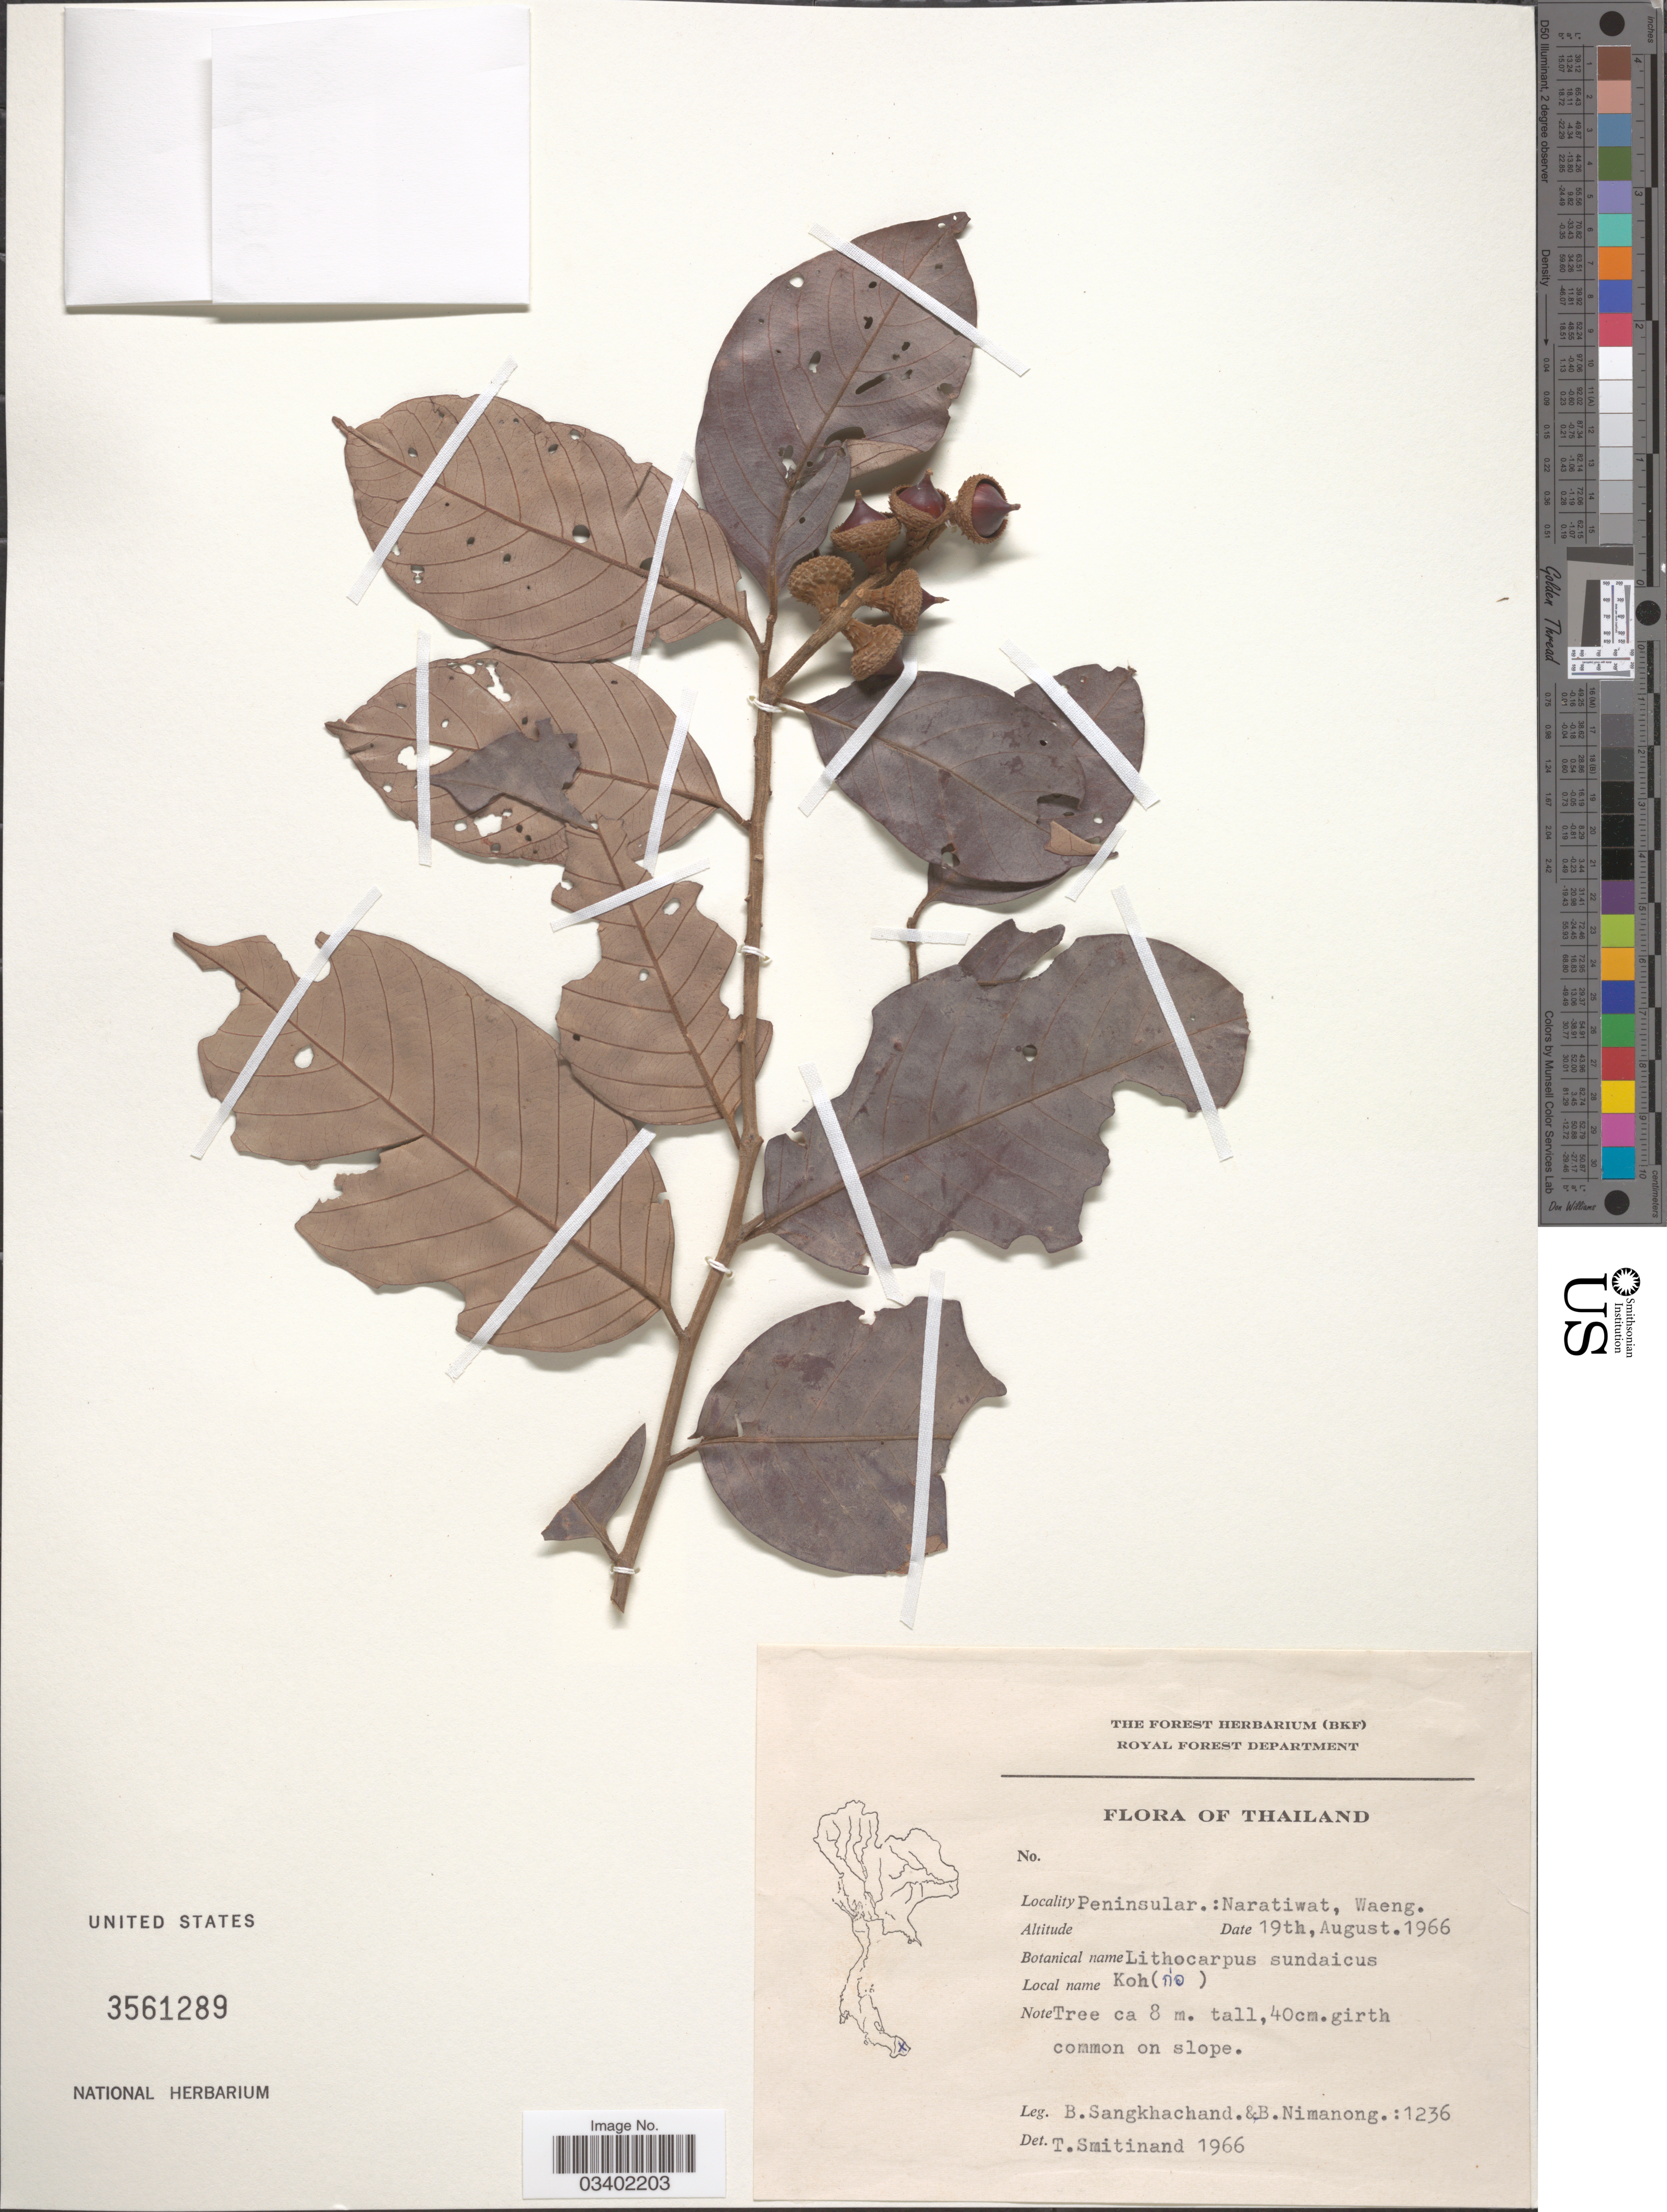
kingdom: Plantae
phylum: Tracheophyta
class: Magnoliopsida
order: Fagales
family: Fagaceae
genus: Lithocarpus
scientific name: Lithocarpus sundaicus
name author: (Blume) Rehder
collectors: B. Sangkhachand & B. Nimanong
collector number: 1236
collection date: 1966-08-19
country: Thailand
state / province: Narathiwat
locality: Peninsular.: Naratiwat, Waeng.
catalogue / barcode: US 3561289